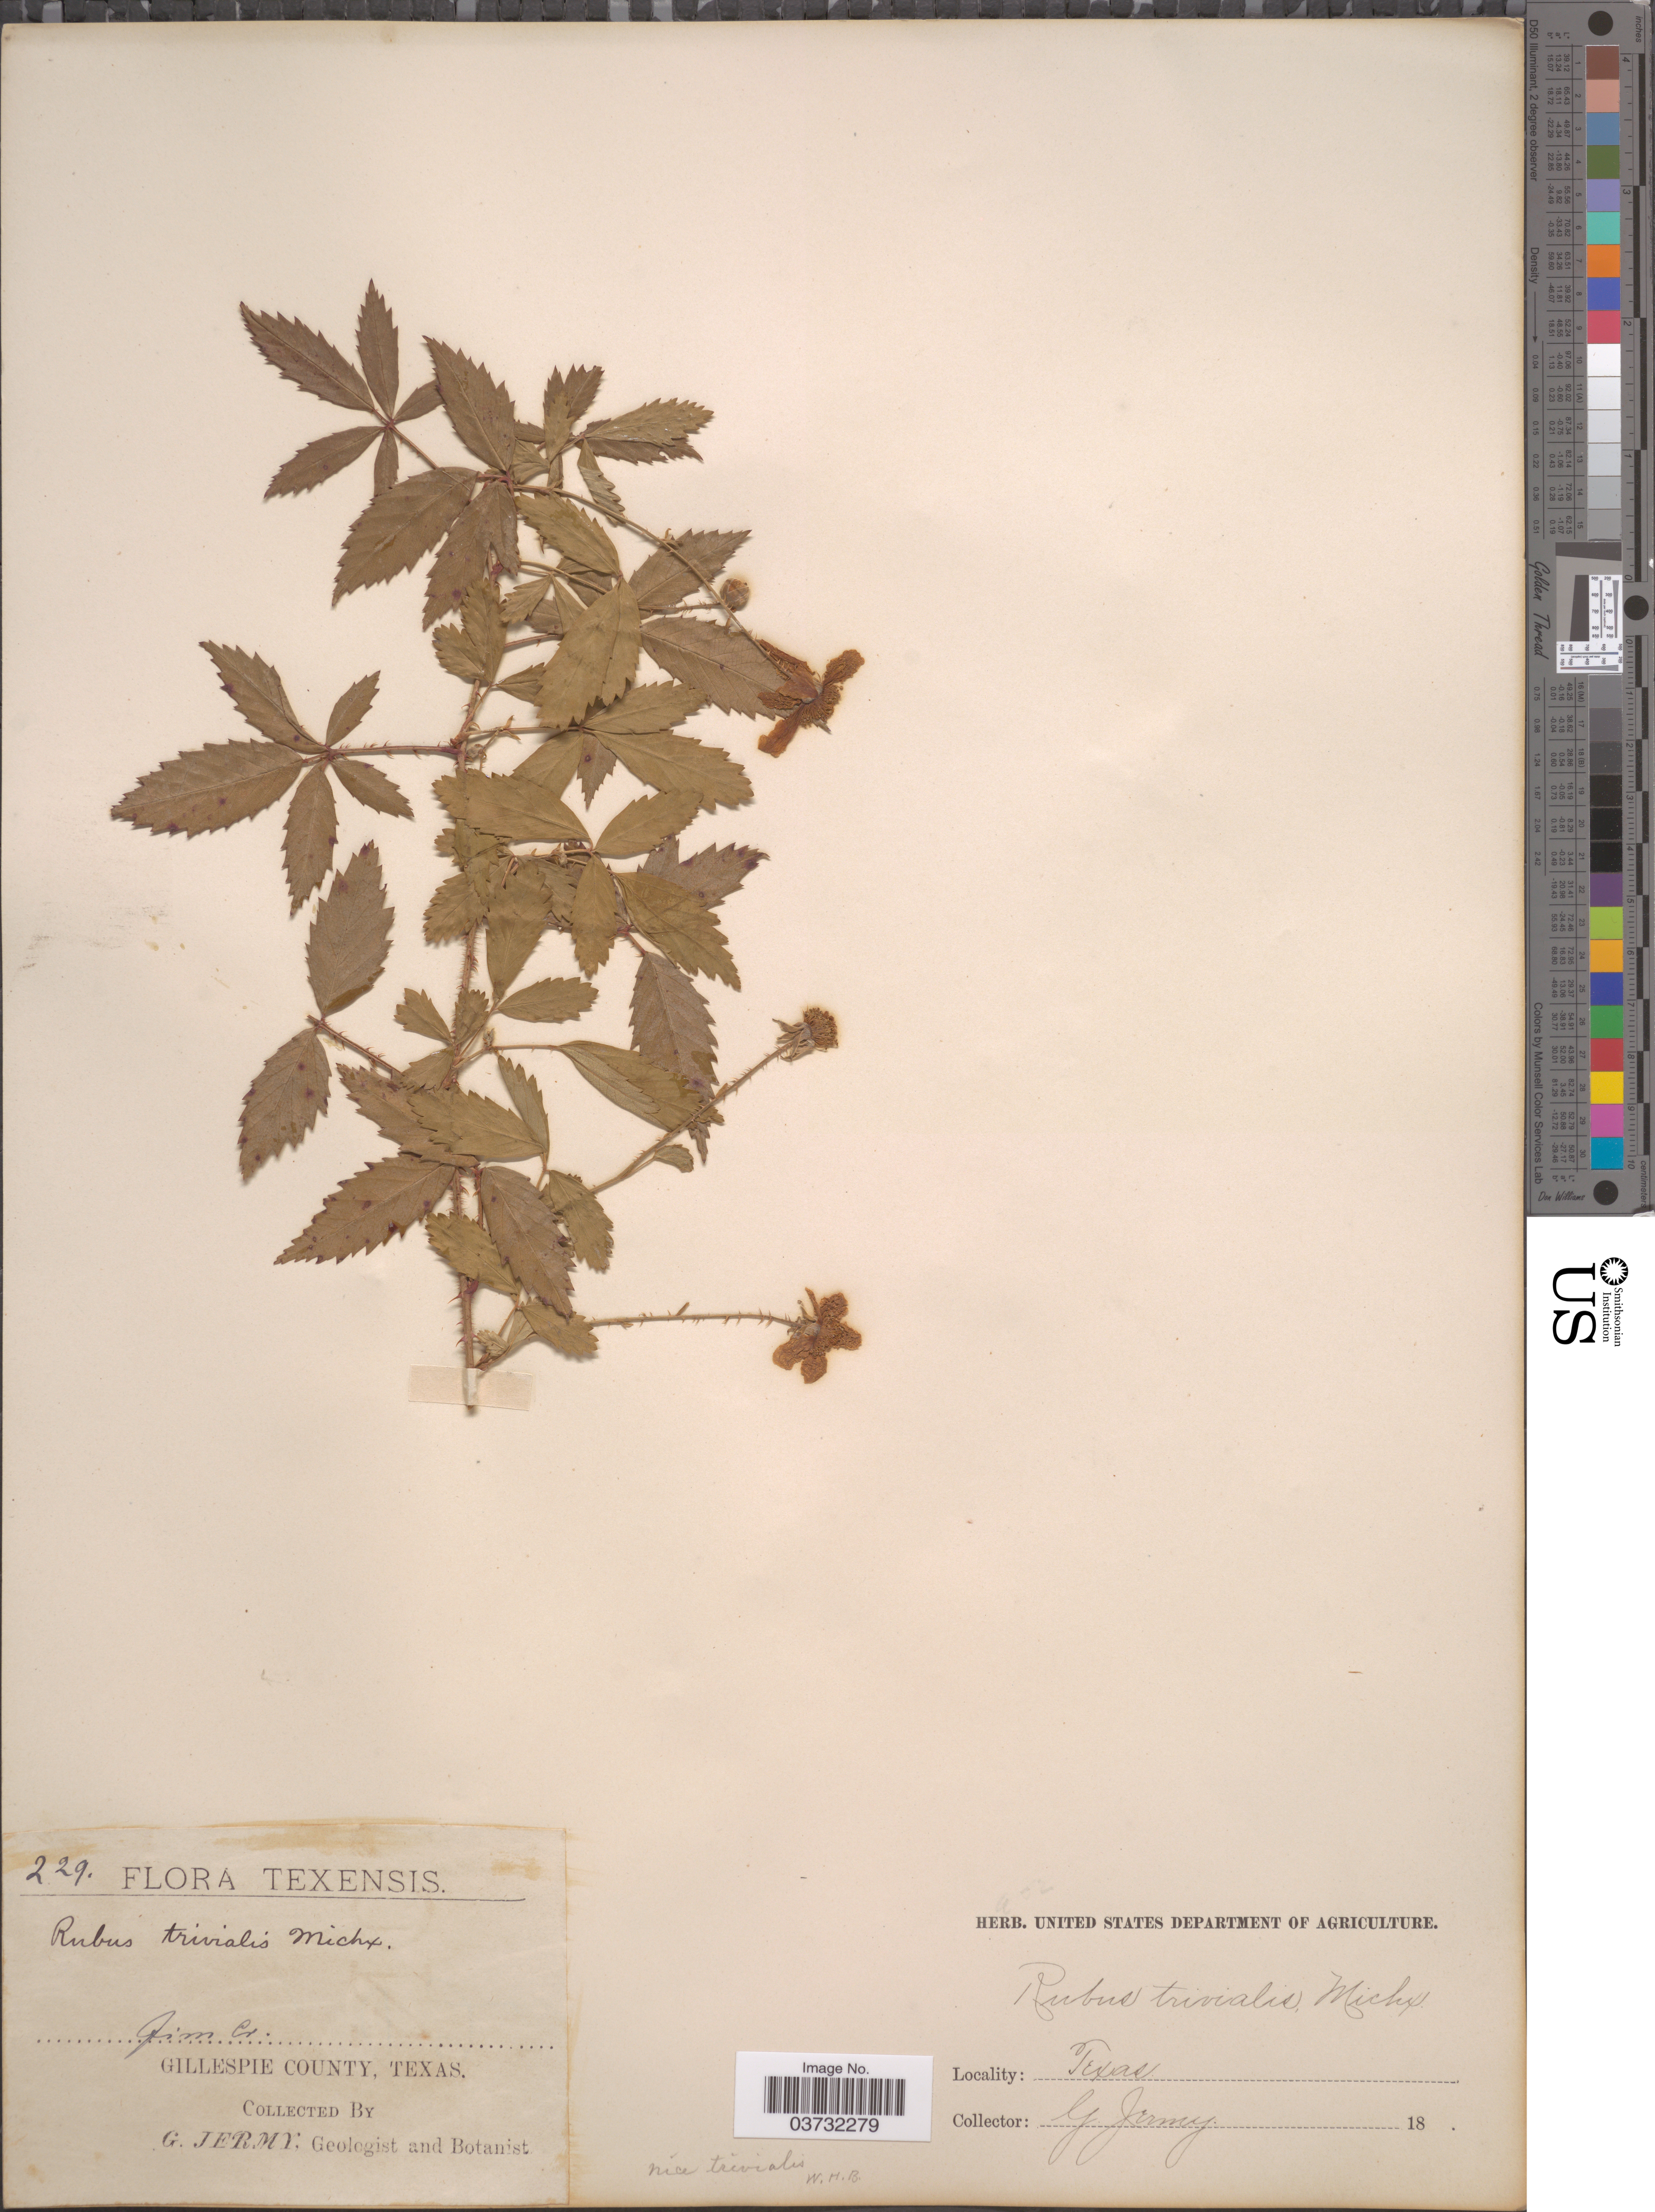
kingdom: Plantae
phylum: Tracheophyta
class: Magnoliopsida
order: Rosales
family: Rosaceae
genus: Rubus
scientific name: Rubus trivialis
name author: Michx.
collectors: G. Jermy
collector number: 229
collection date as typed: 18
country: United States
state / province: Texas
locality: Jim Cr. Gillespie County.